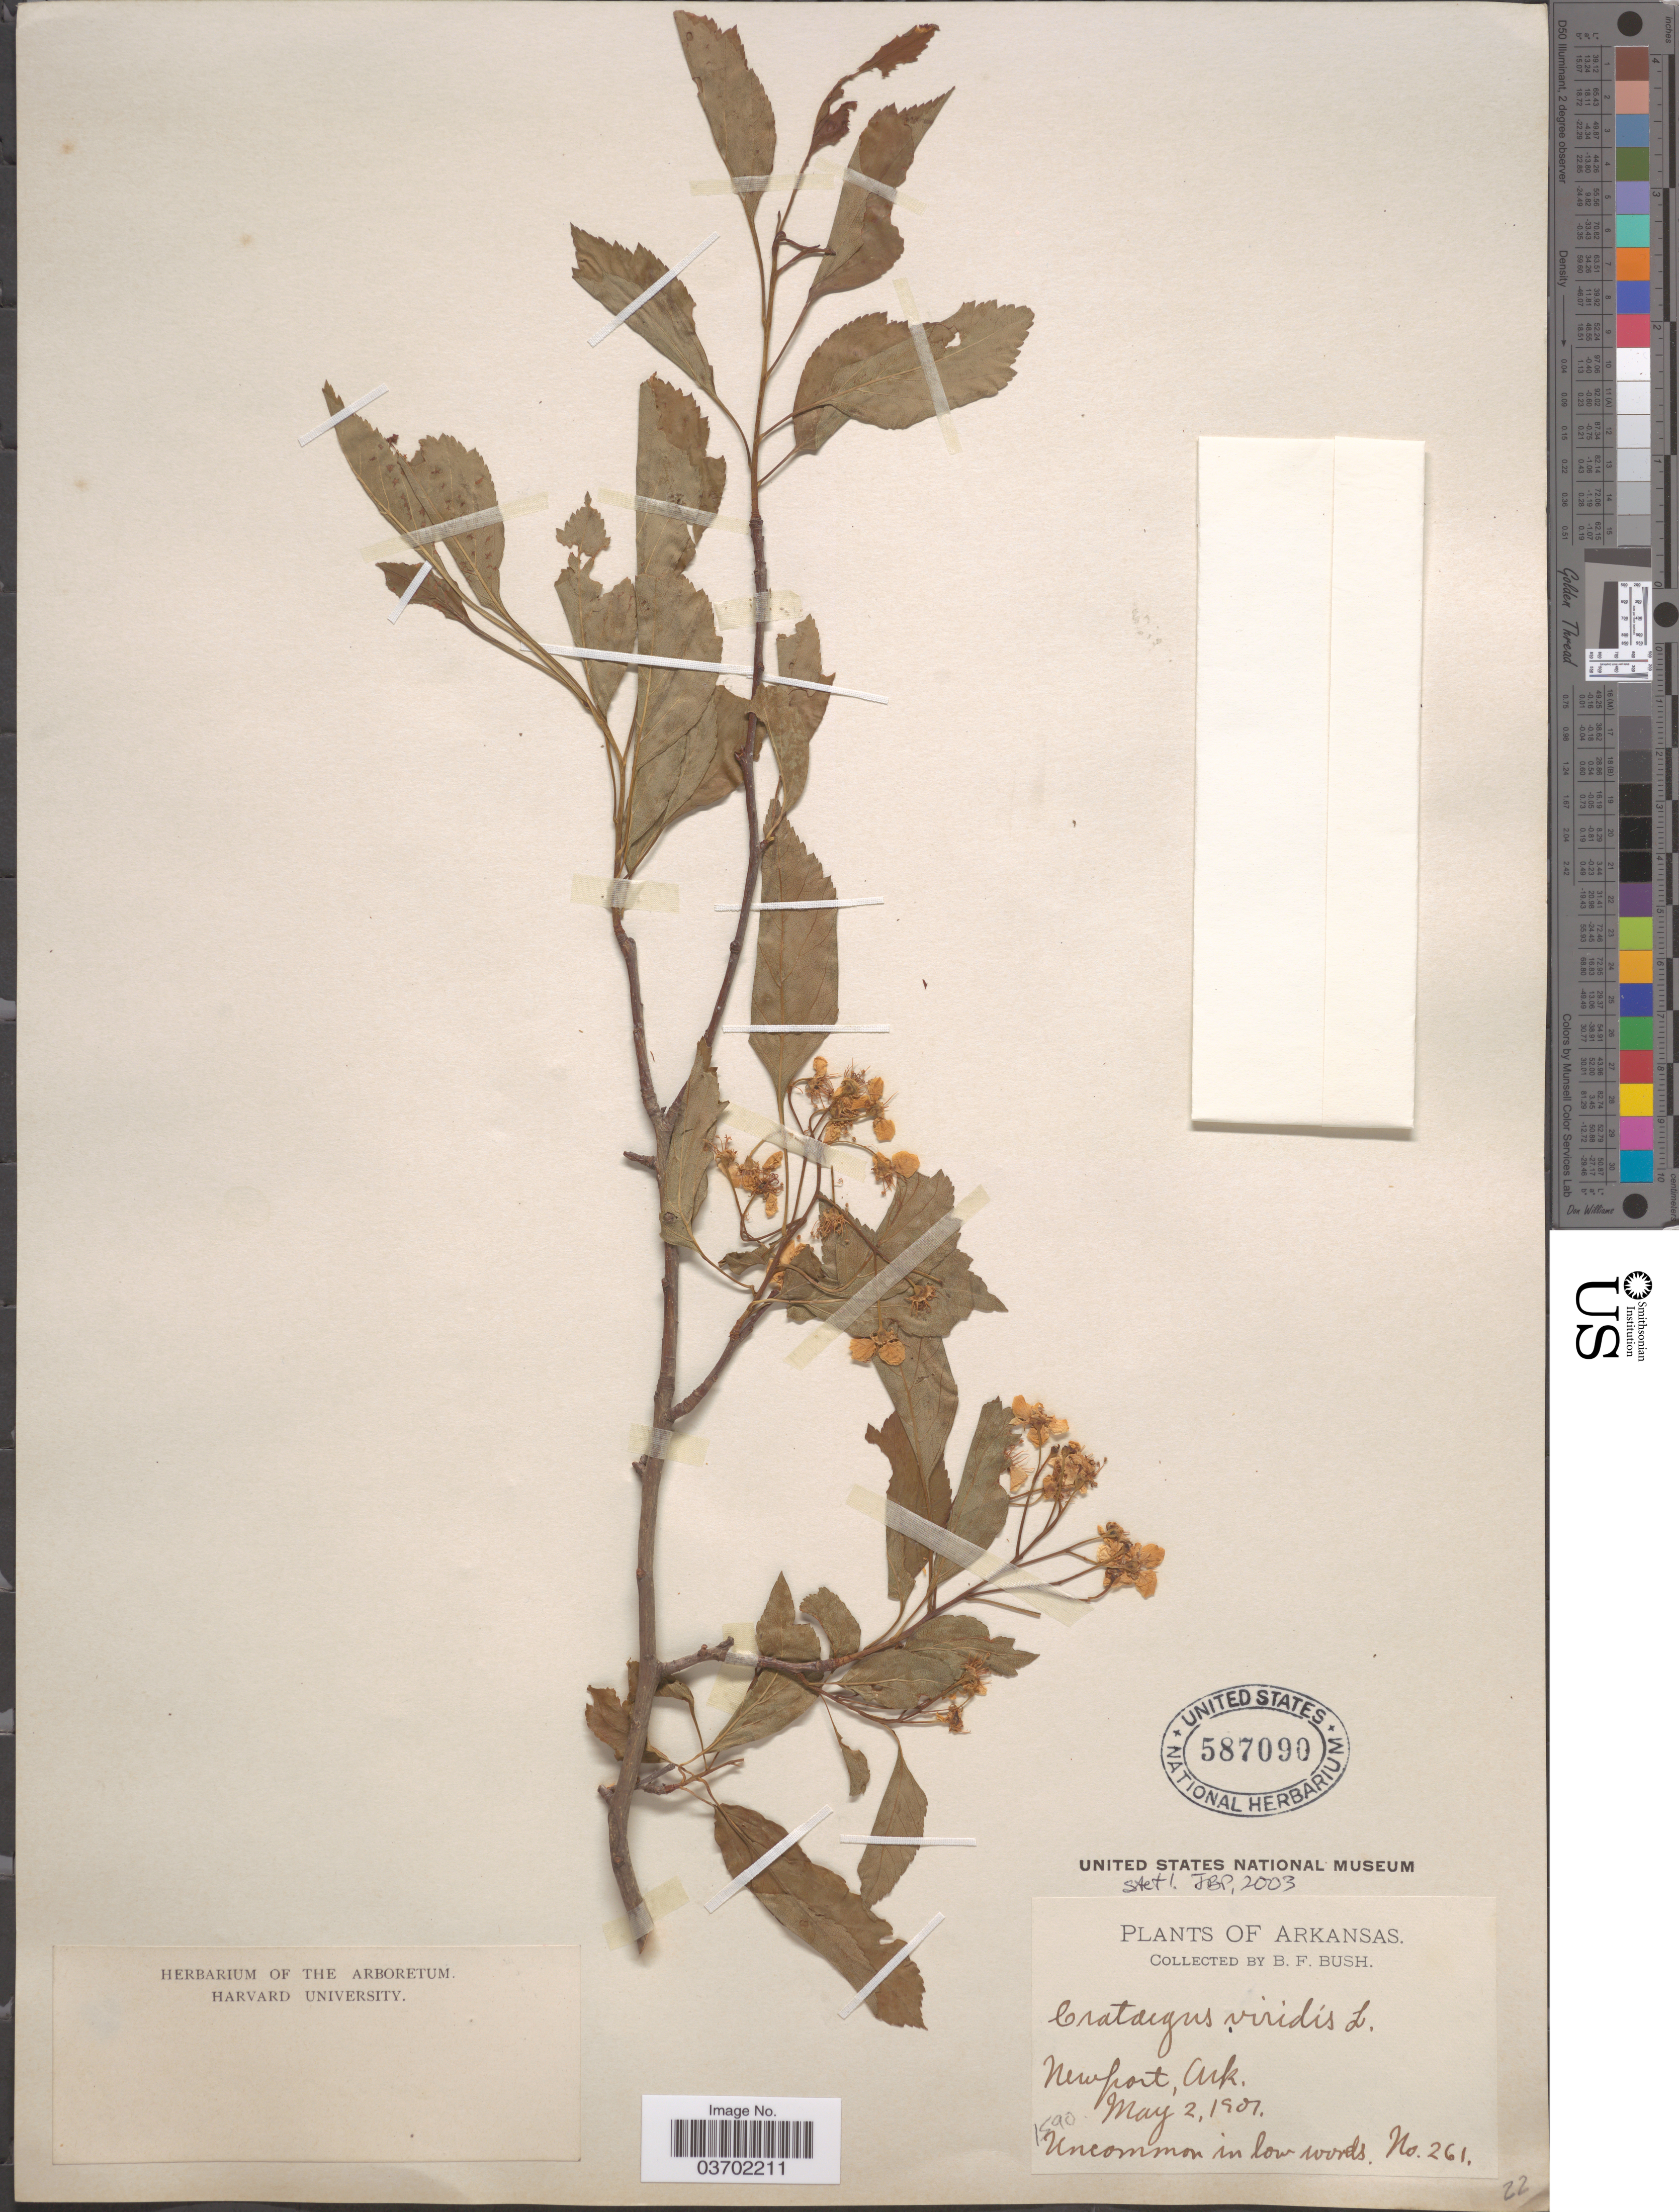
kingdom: Plantae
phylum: Tracheophyta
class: Magnoliopsida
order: Rosales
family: Rosaceae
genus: Crataegus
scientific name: Crataegus viridis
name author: L.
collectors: B. F. Bush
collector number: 261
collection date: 1901-05-02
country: United States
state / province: Arkansas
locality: Newport.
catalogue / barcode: US 587090